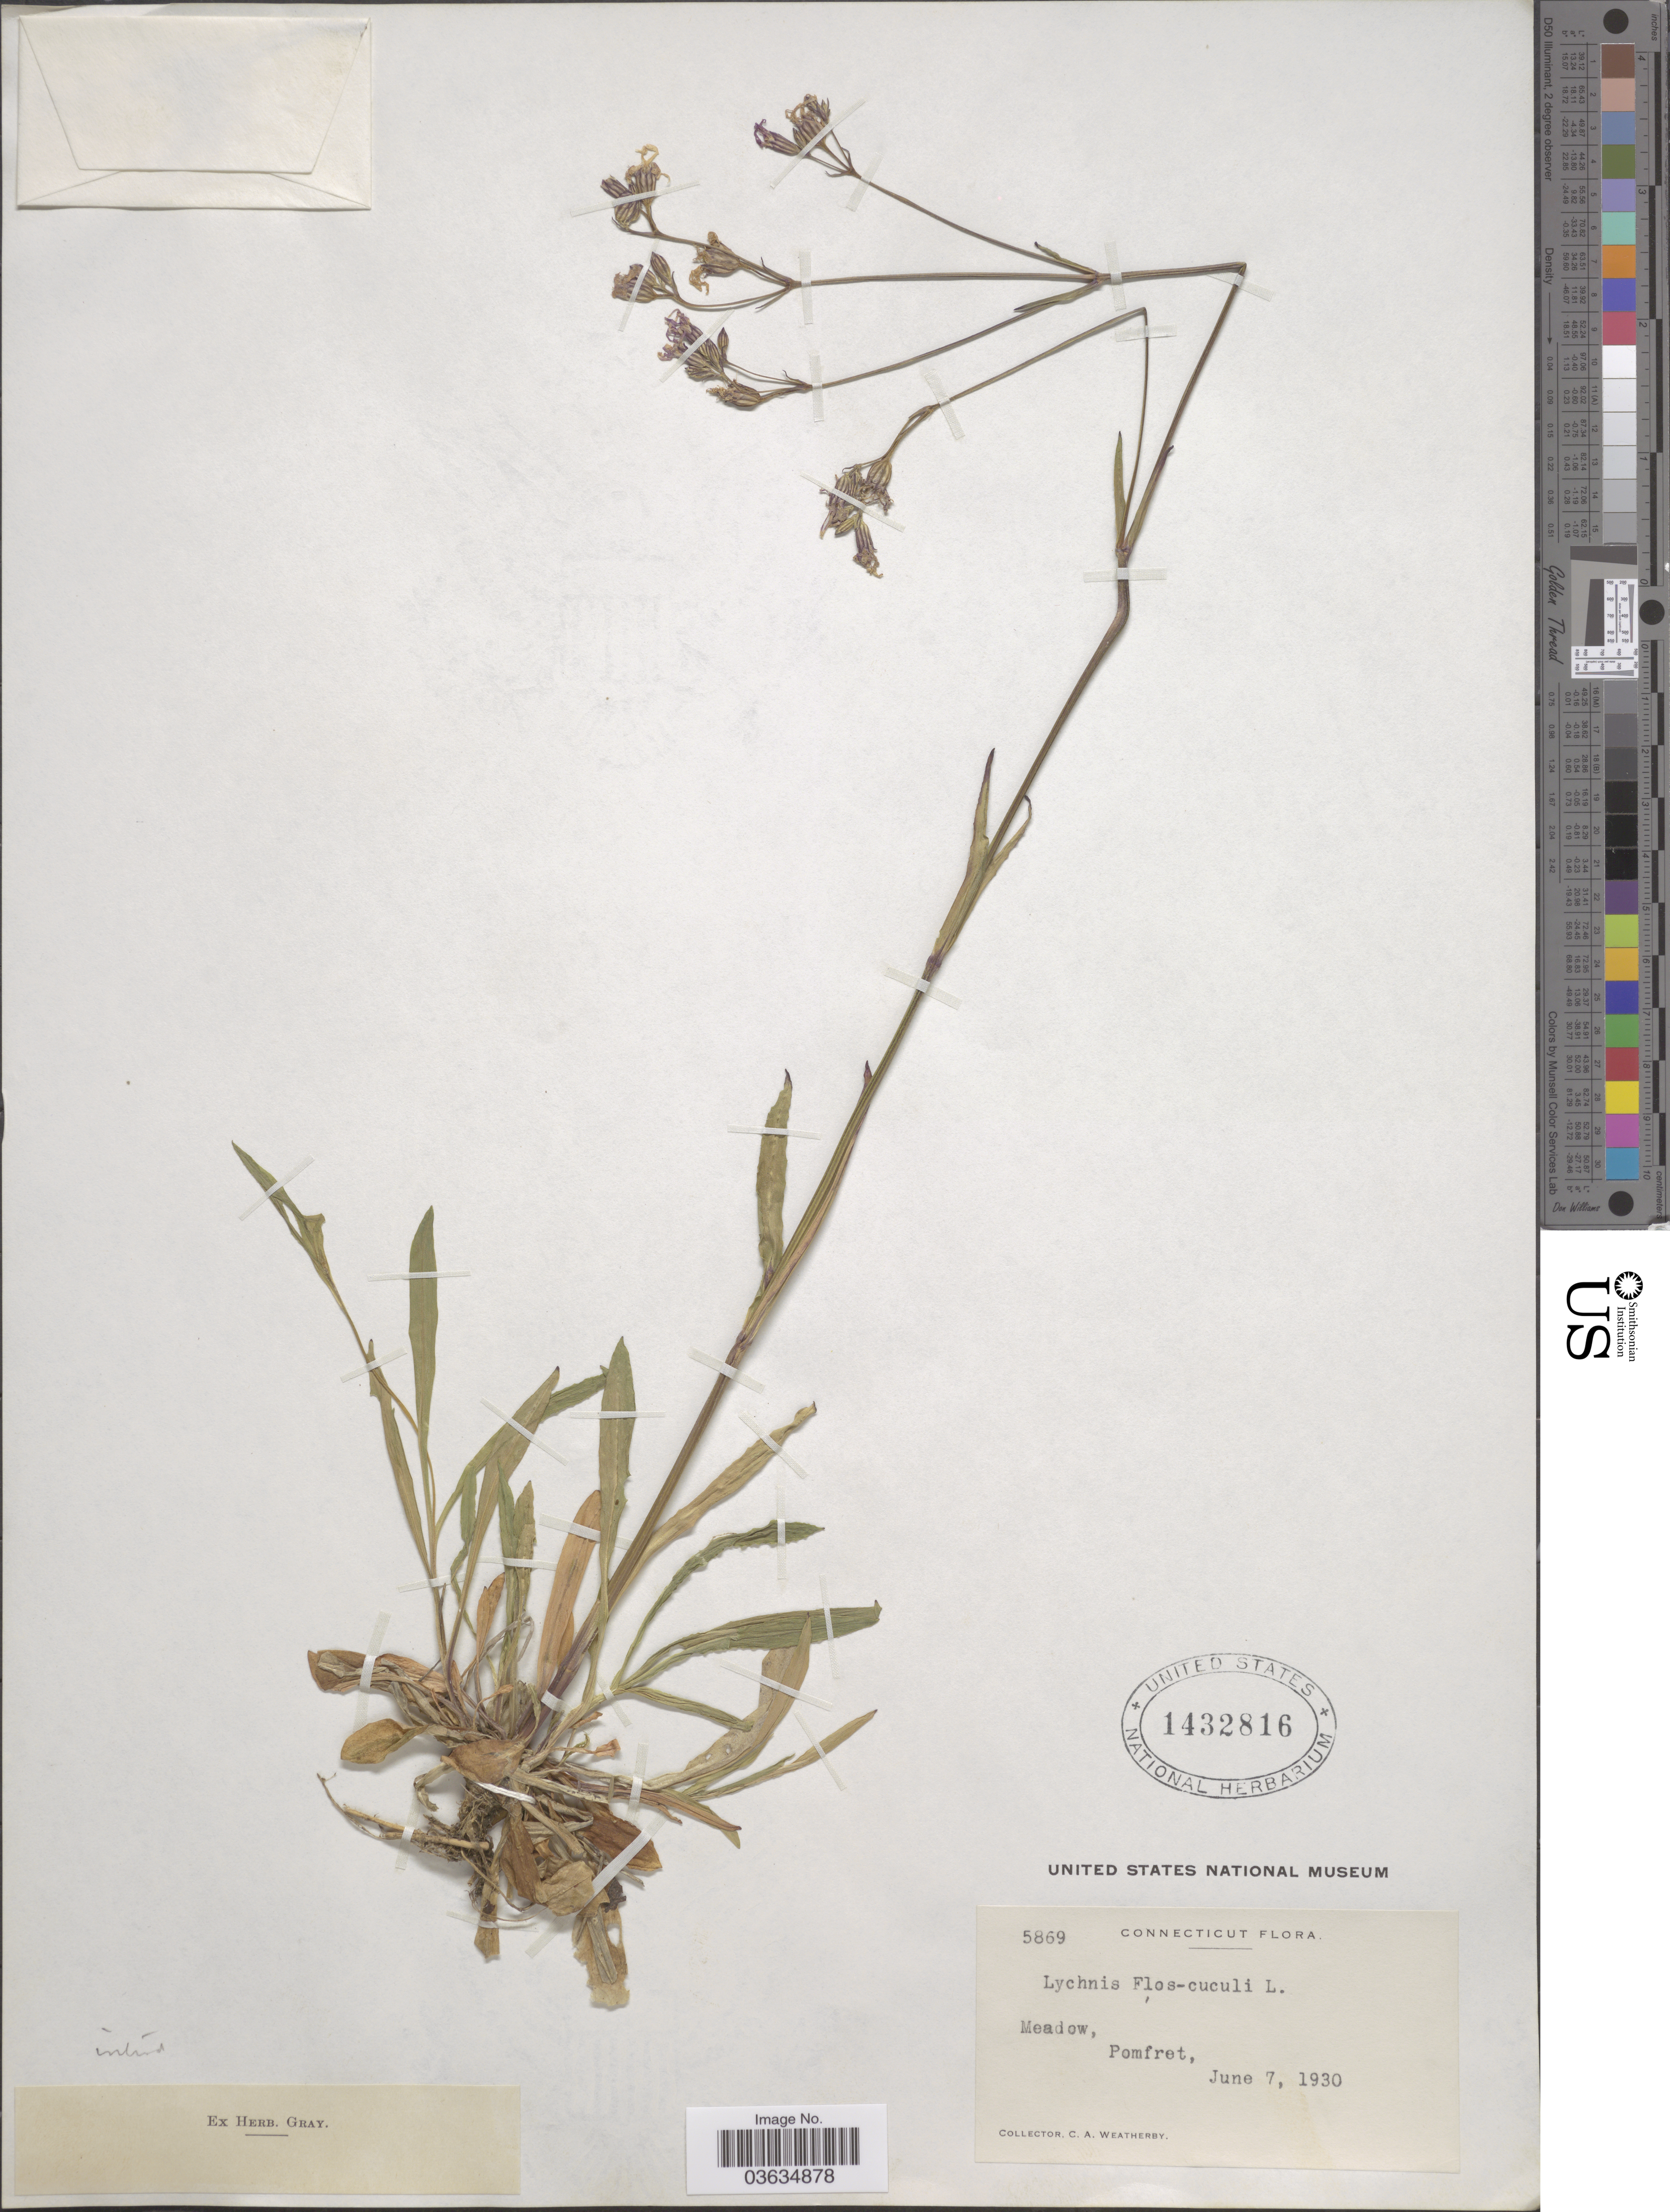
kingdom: Plantae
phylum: Tracheophyta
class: Magnoliopsida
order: Caryophyllales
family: Caryophyllaceae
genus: Silene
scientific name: Silene flos-cuculi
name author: (L.) Greuter & Burdet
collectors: C. A. Weatherby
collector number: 5869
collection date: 1930-06-07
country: United States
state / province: Connecticut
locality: Pomfret.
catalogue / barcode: US 1432816